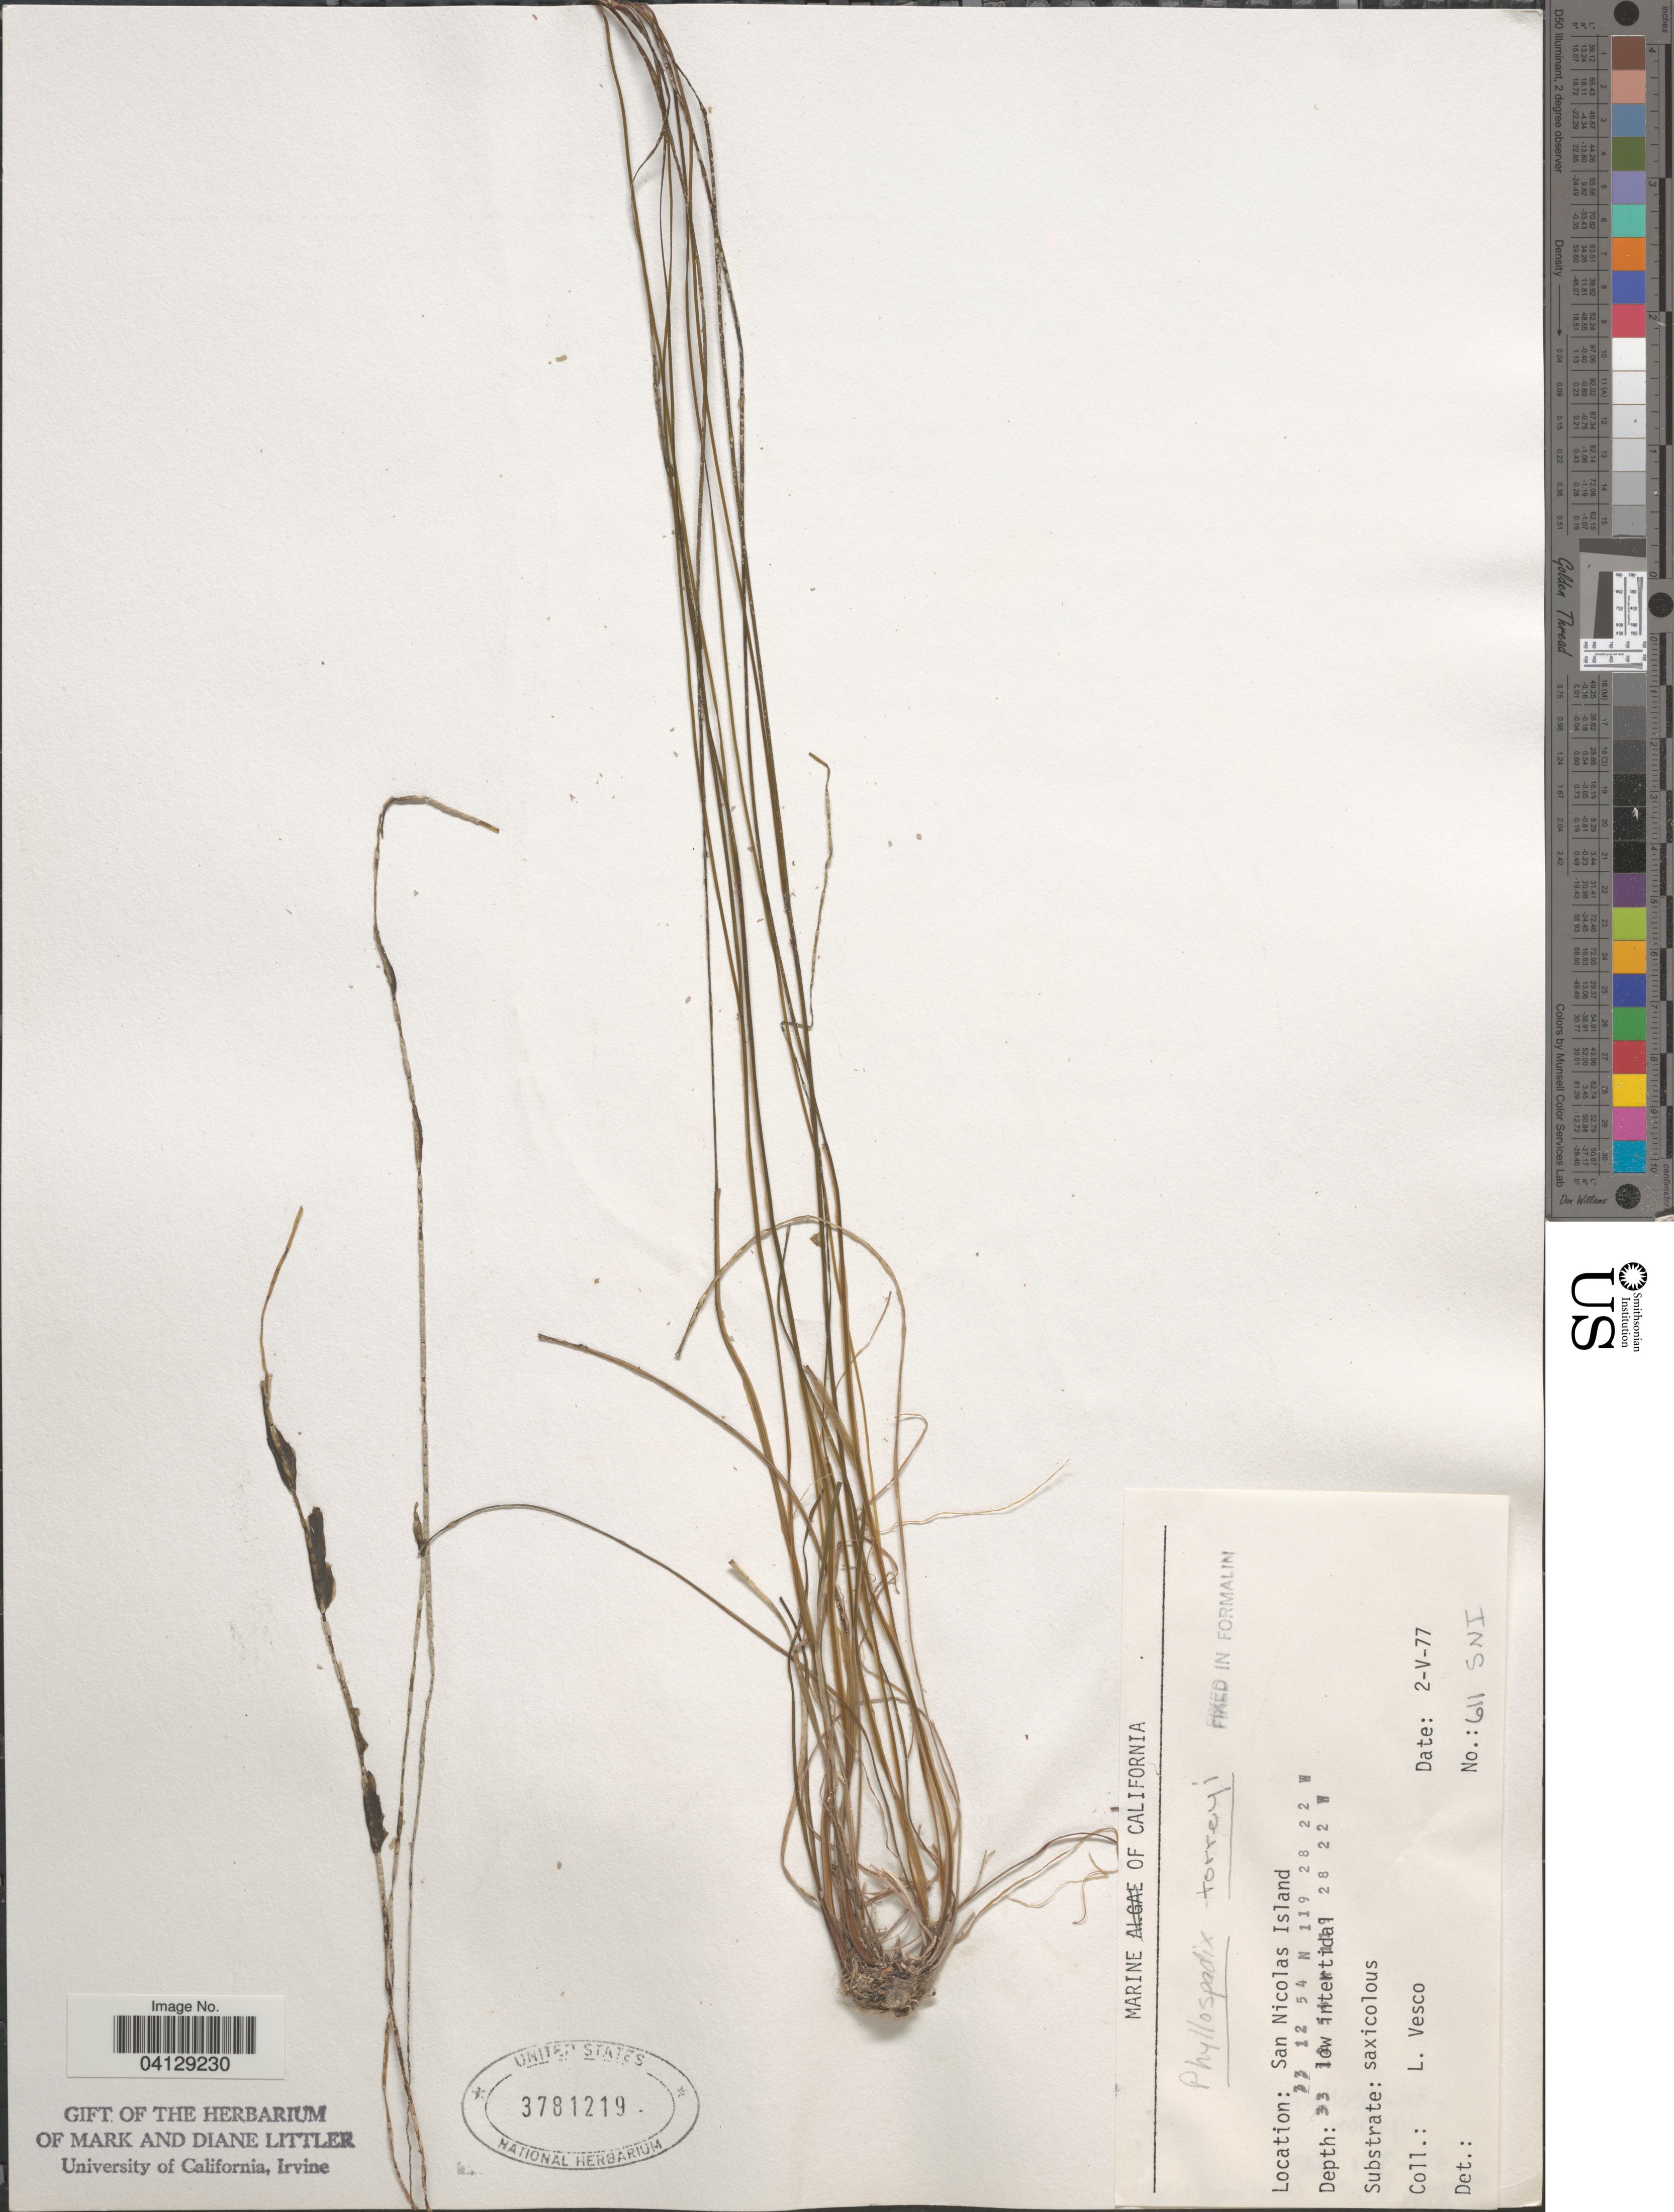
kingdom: Plantae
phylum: Tracheophyta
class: Liliopsida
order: Alismatales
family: Zosteraceae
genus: Phyllospadix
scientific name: Phyllospadix torreyi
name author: S. Watson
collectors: L. Vesco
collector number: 611SNI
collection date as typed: Transcribed d/m/y: 2/5/77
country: United States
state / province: California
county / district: Ventura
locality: San Nicolas Island.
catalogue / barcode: US 3781219